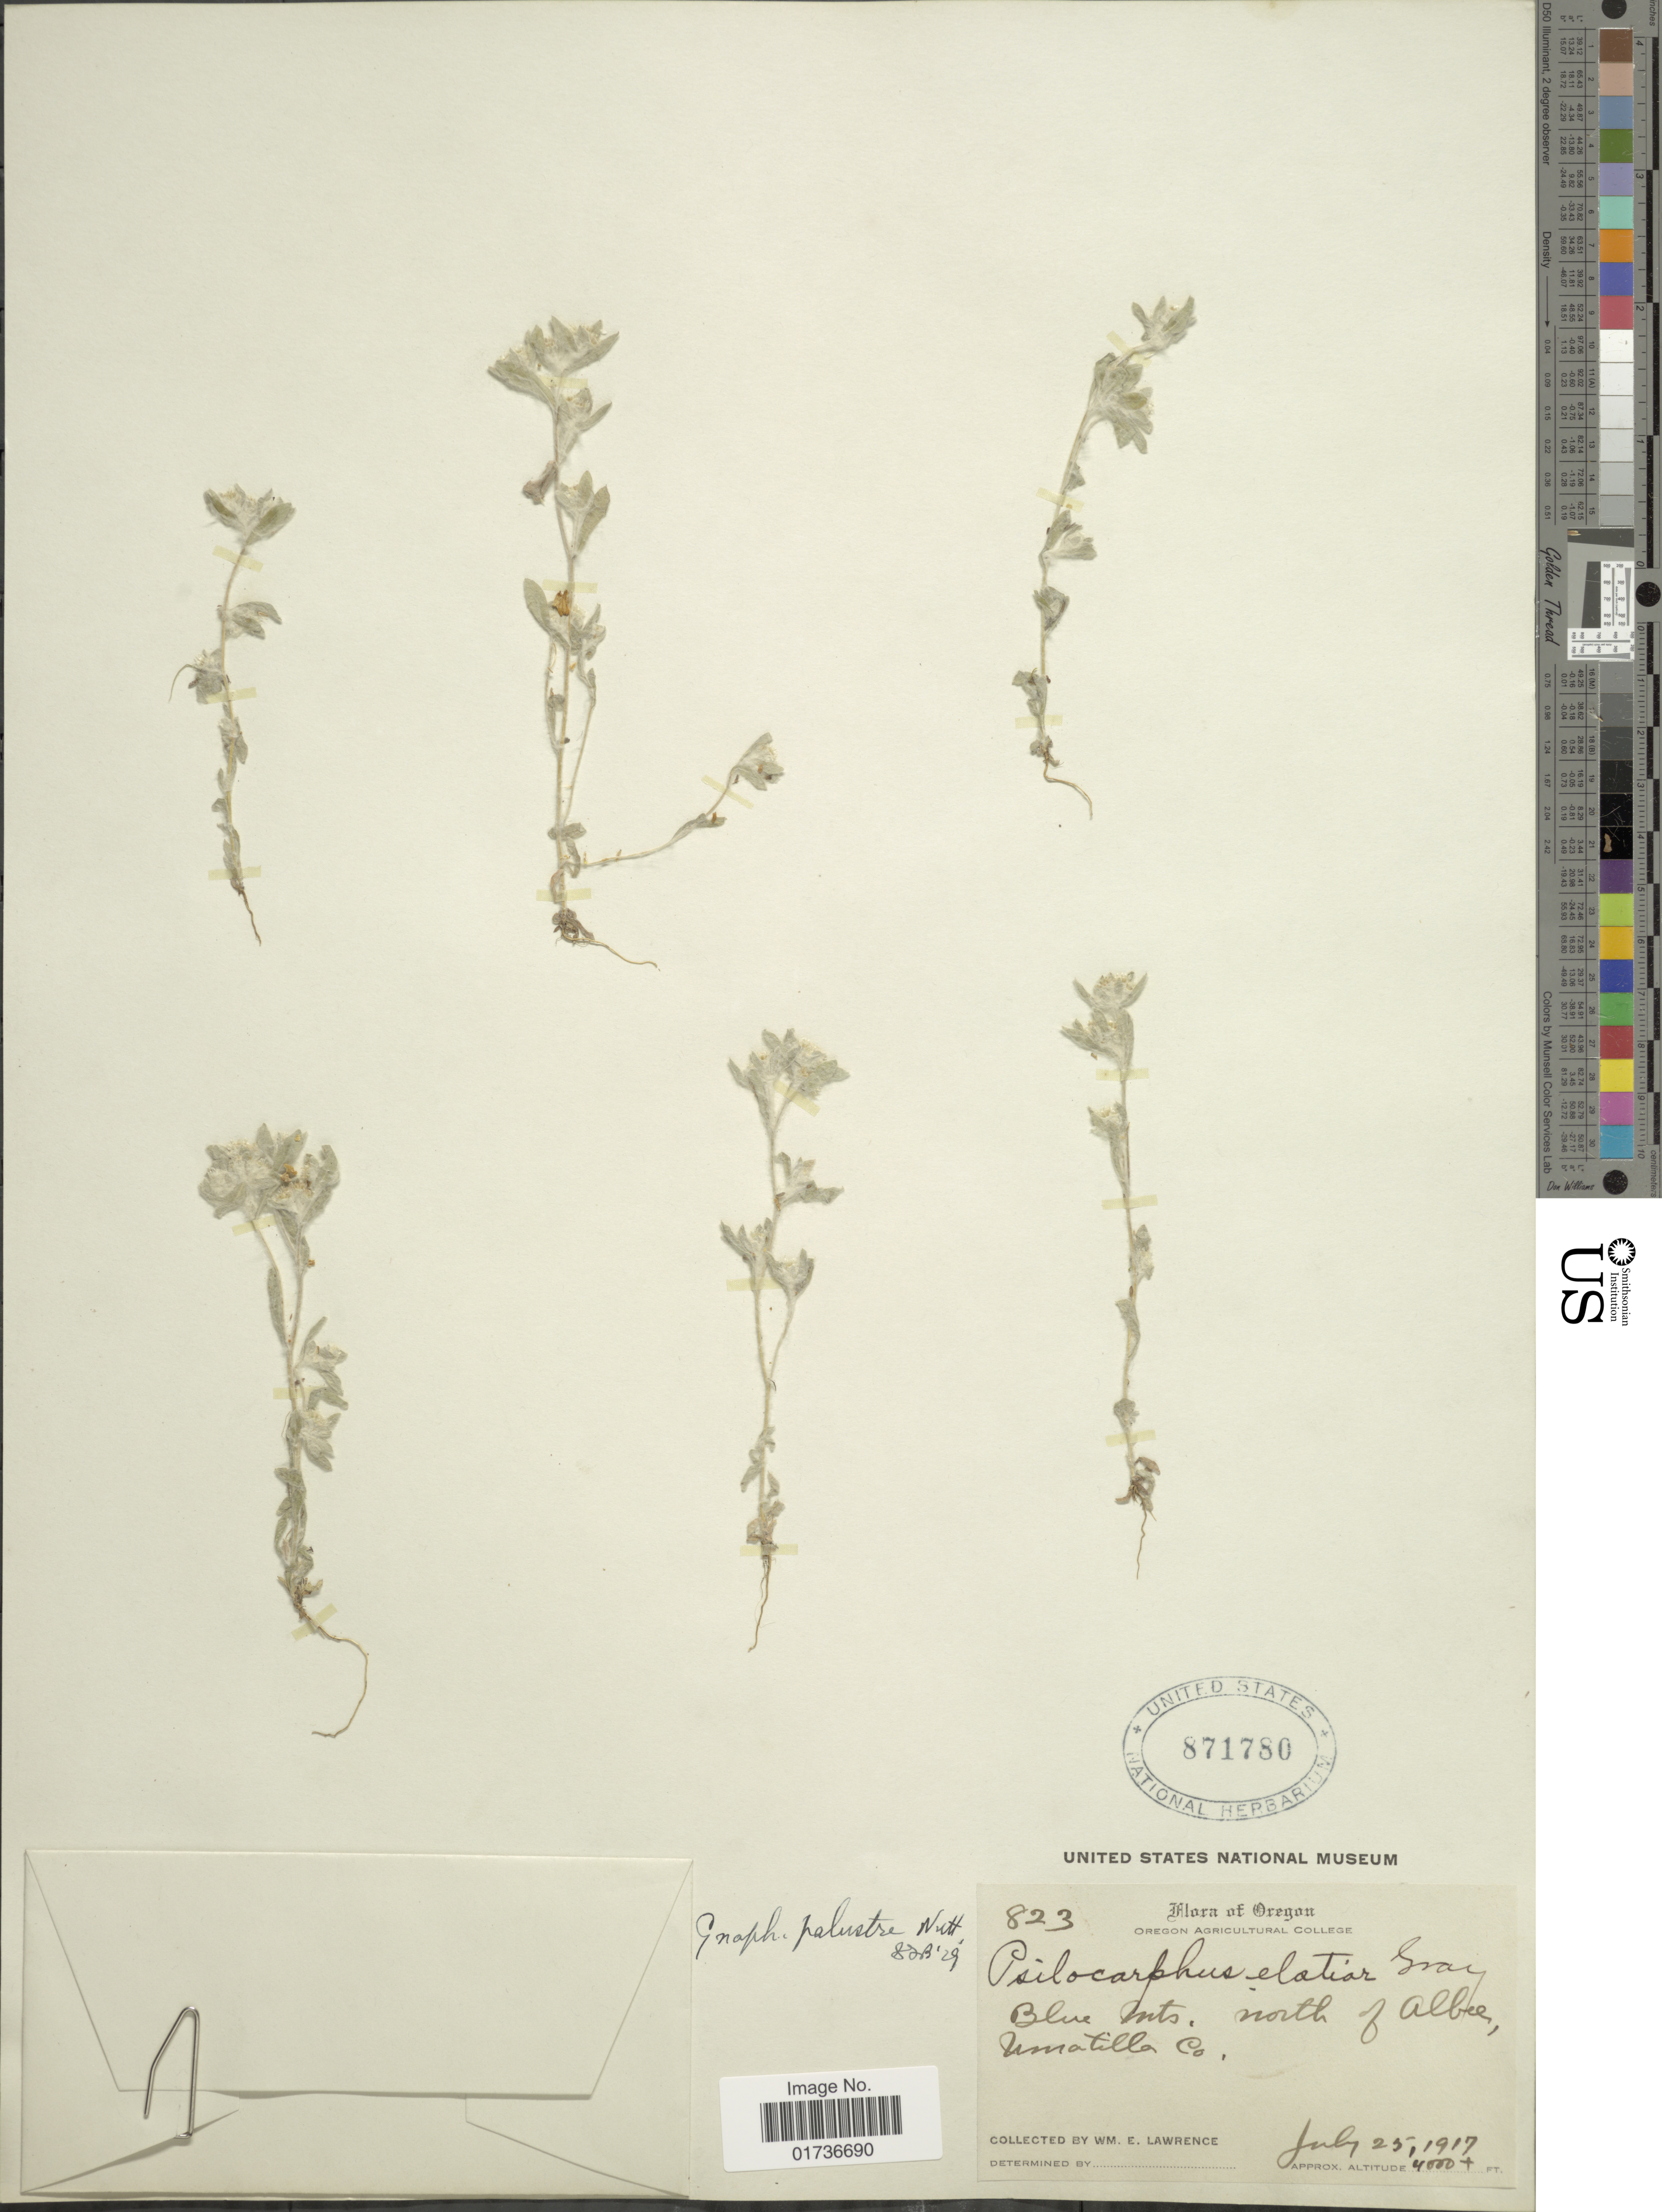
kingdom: Plantae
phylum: Tracheophyta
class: Magnoliopsida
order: Asterales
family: Asteraceae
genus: Gnaphalium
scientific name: Gnaphalium palustre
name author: Nutt.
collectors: W. Lawrence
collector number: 823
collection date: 1917-07-25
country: United States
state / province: Oregon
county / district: Umatilla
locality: Blue Mts, north of Albee, Umatilla Co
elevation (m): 1219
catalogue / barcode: US 871780